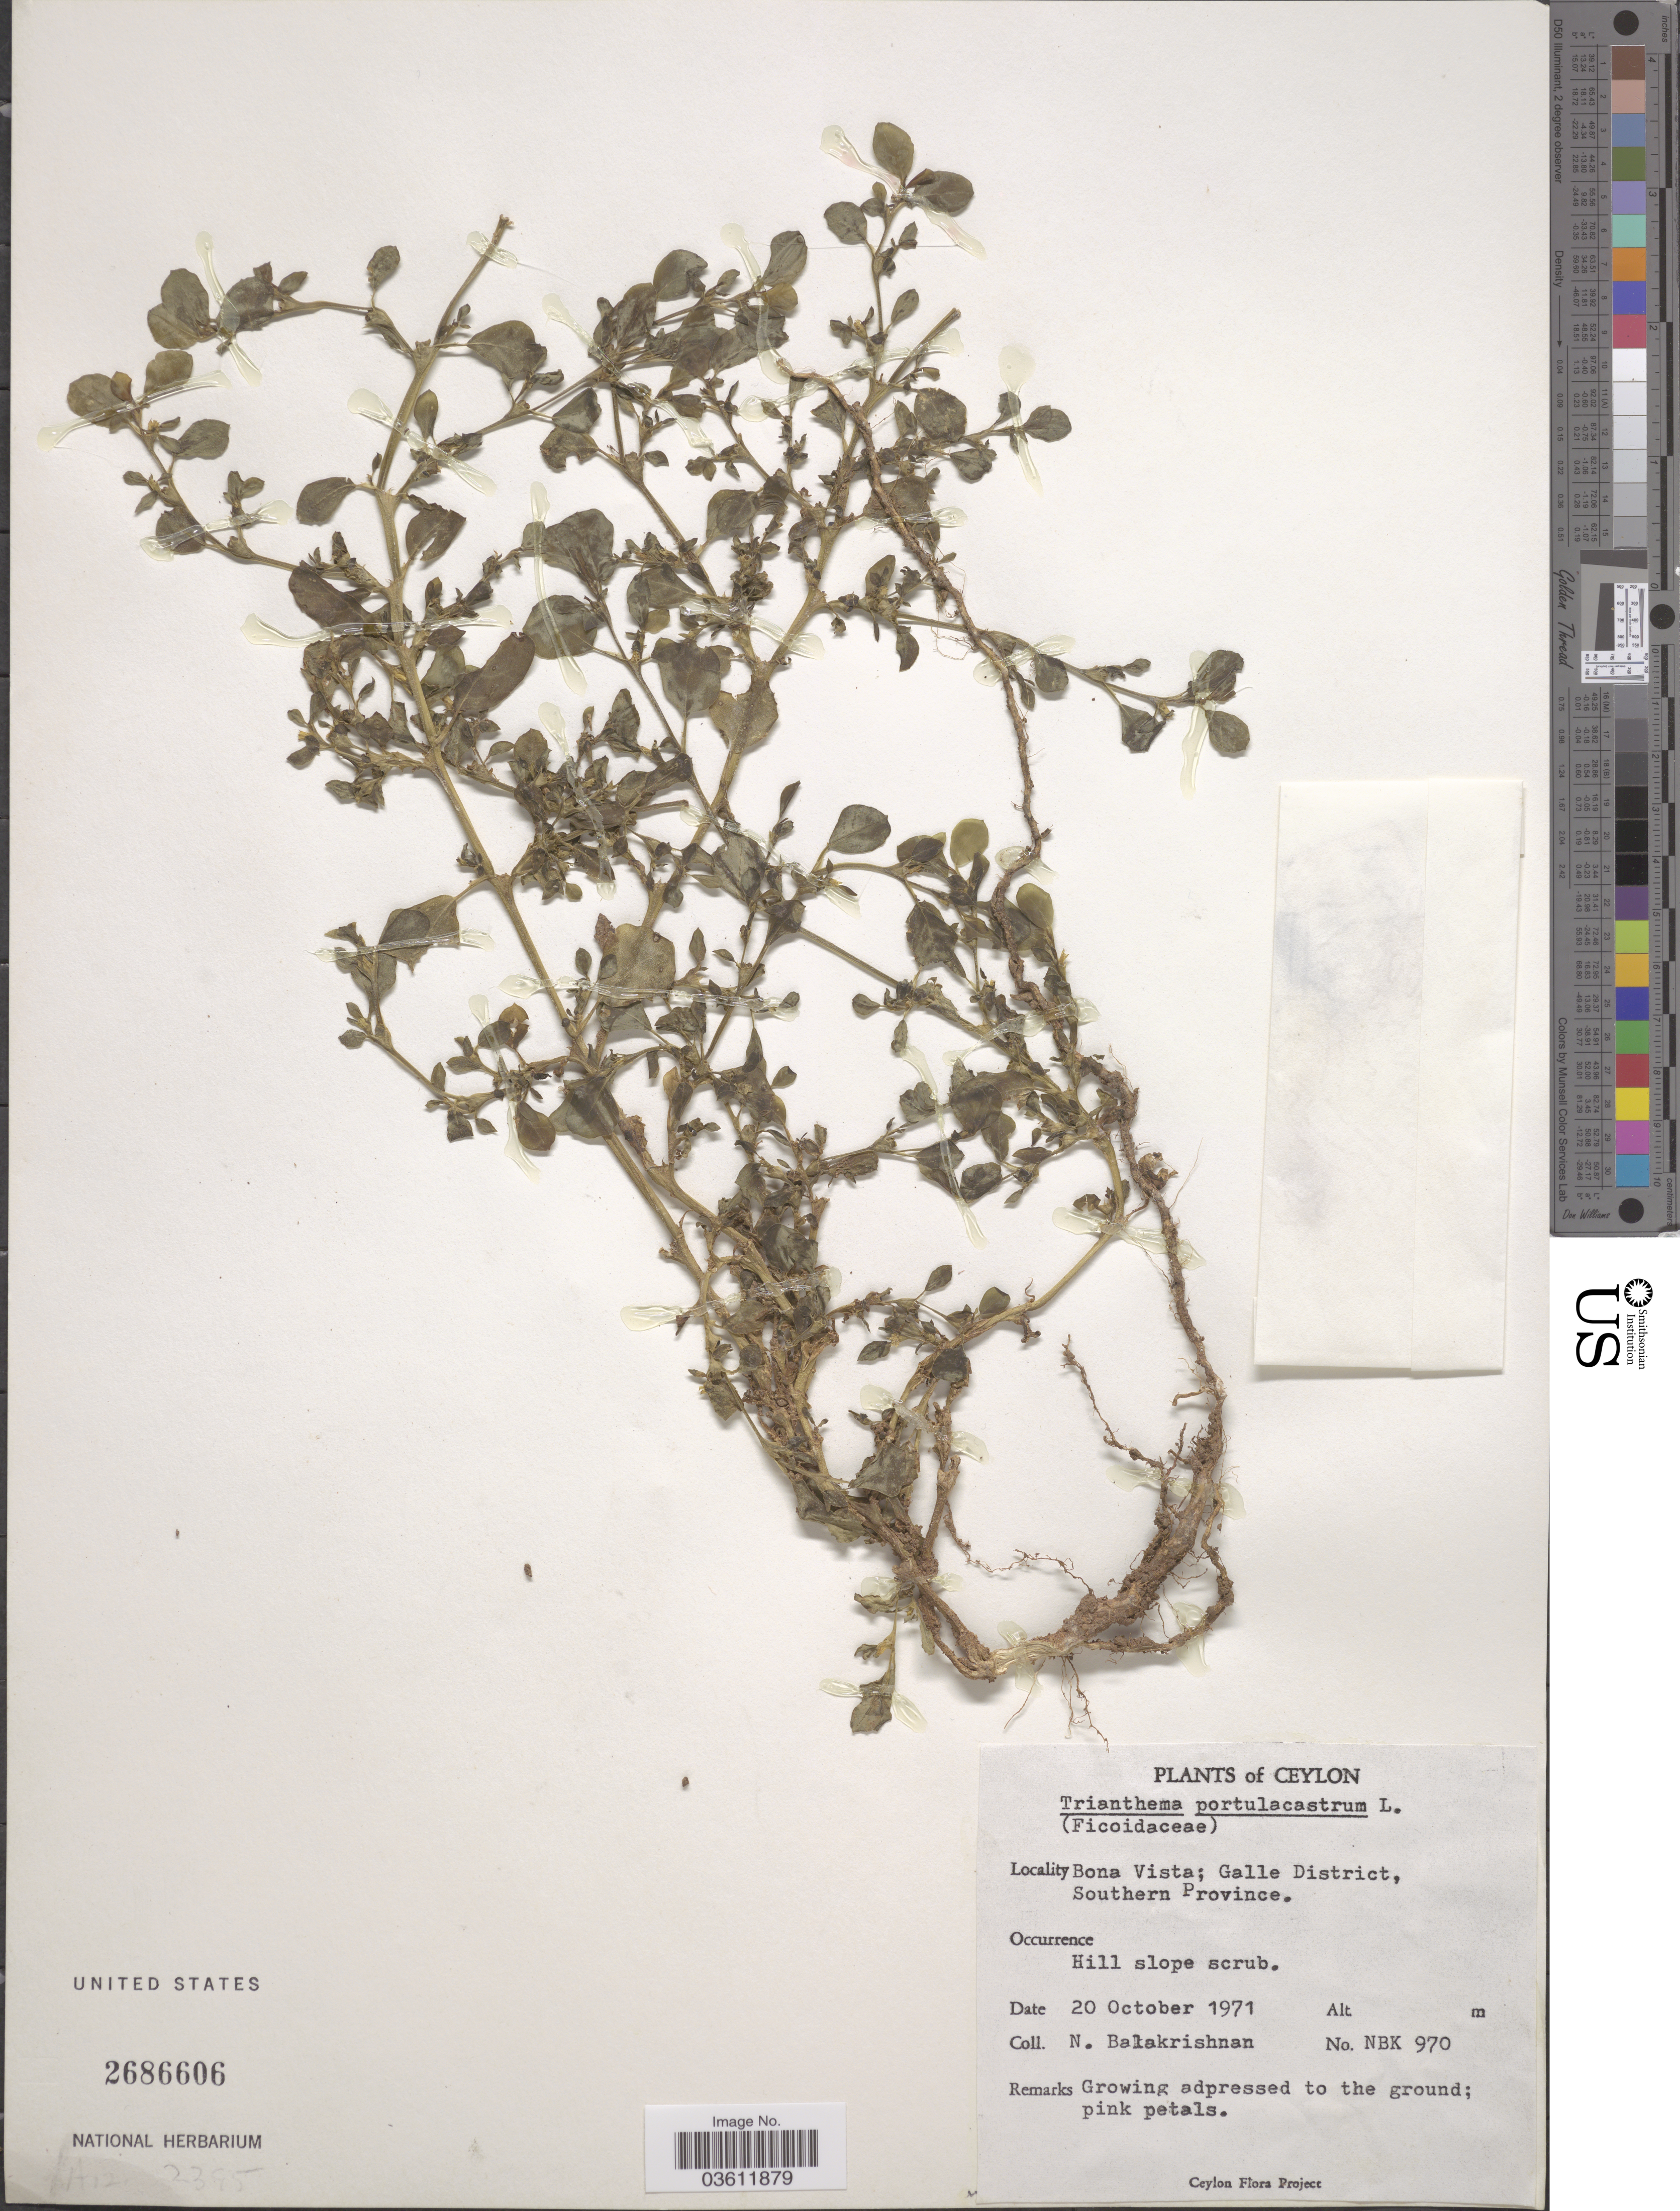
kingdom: Plantae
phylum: Tracheophyta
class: Magnoliopsida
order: Caryophyllales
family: Aizoaceae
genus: Trianthema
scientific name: Trianthema portulacastrum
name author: L.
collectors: N. Balakrishnan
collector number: NBK 970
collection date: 1971-10-20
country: Sri Lanka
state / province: Southern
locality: Ceylon. Bona Vista; Galle District.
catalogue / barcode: US 2686606